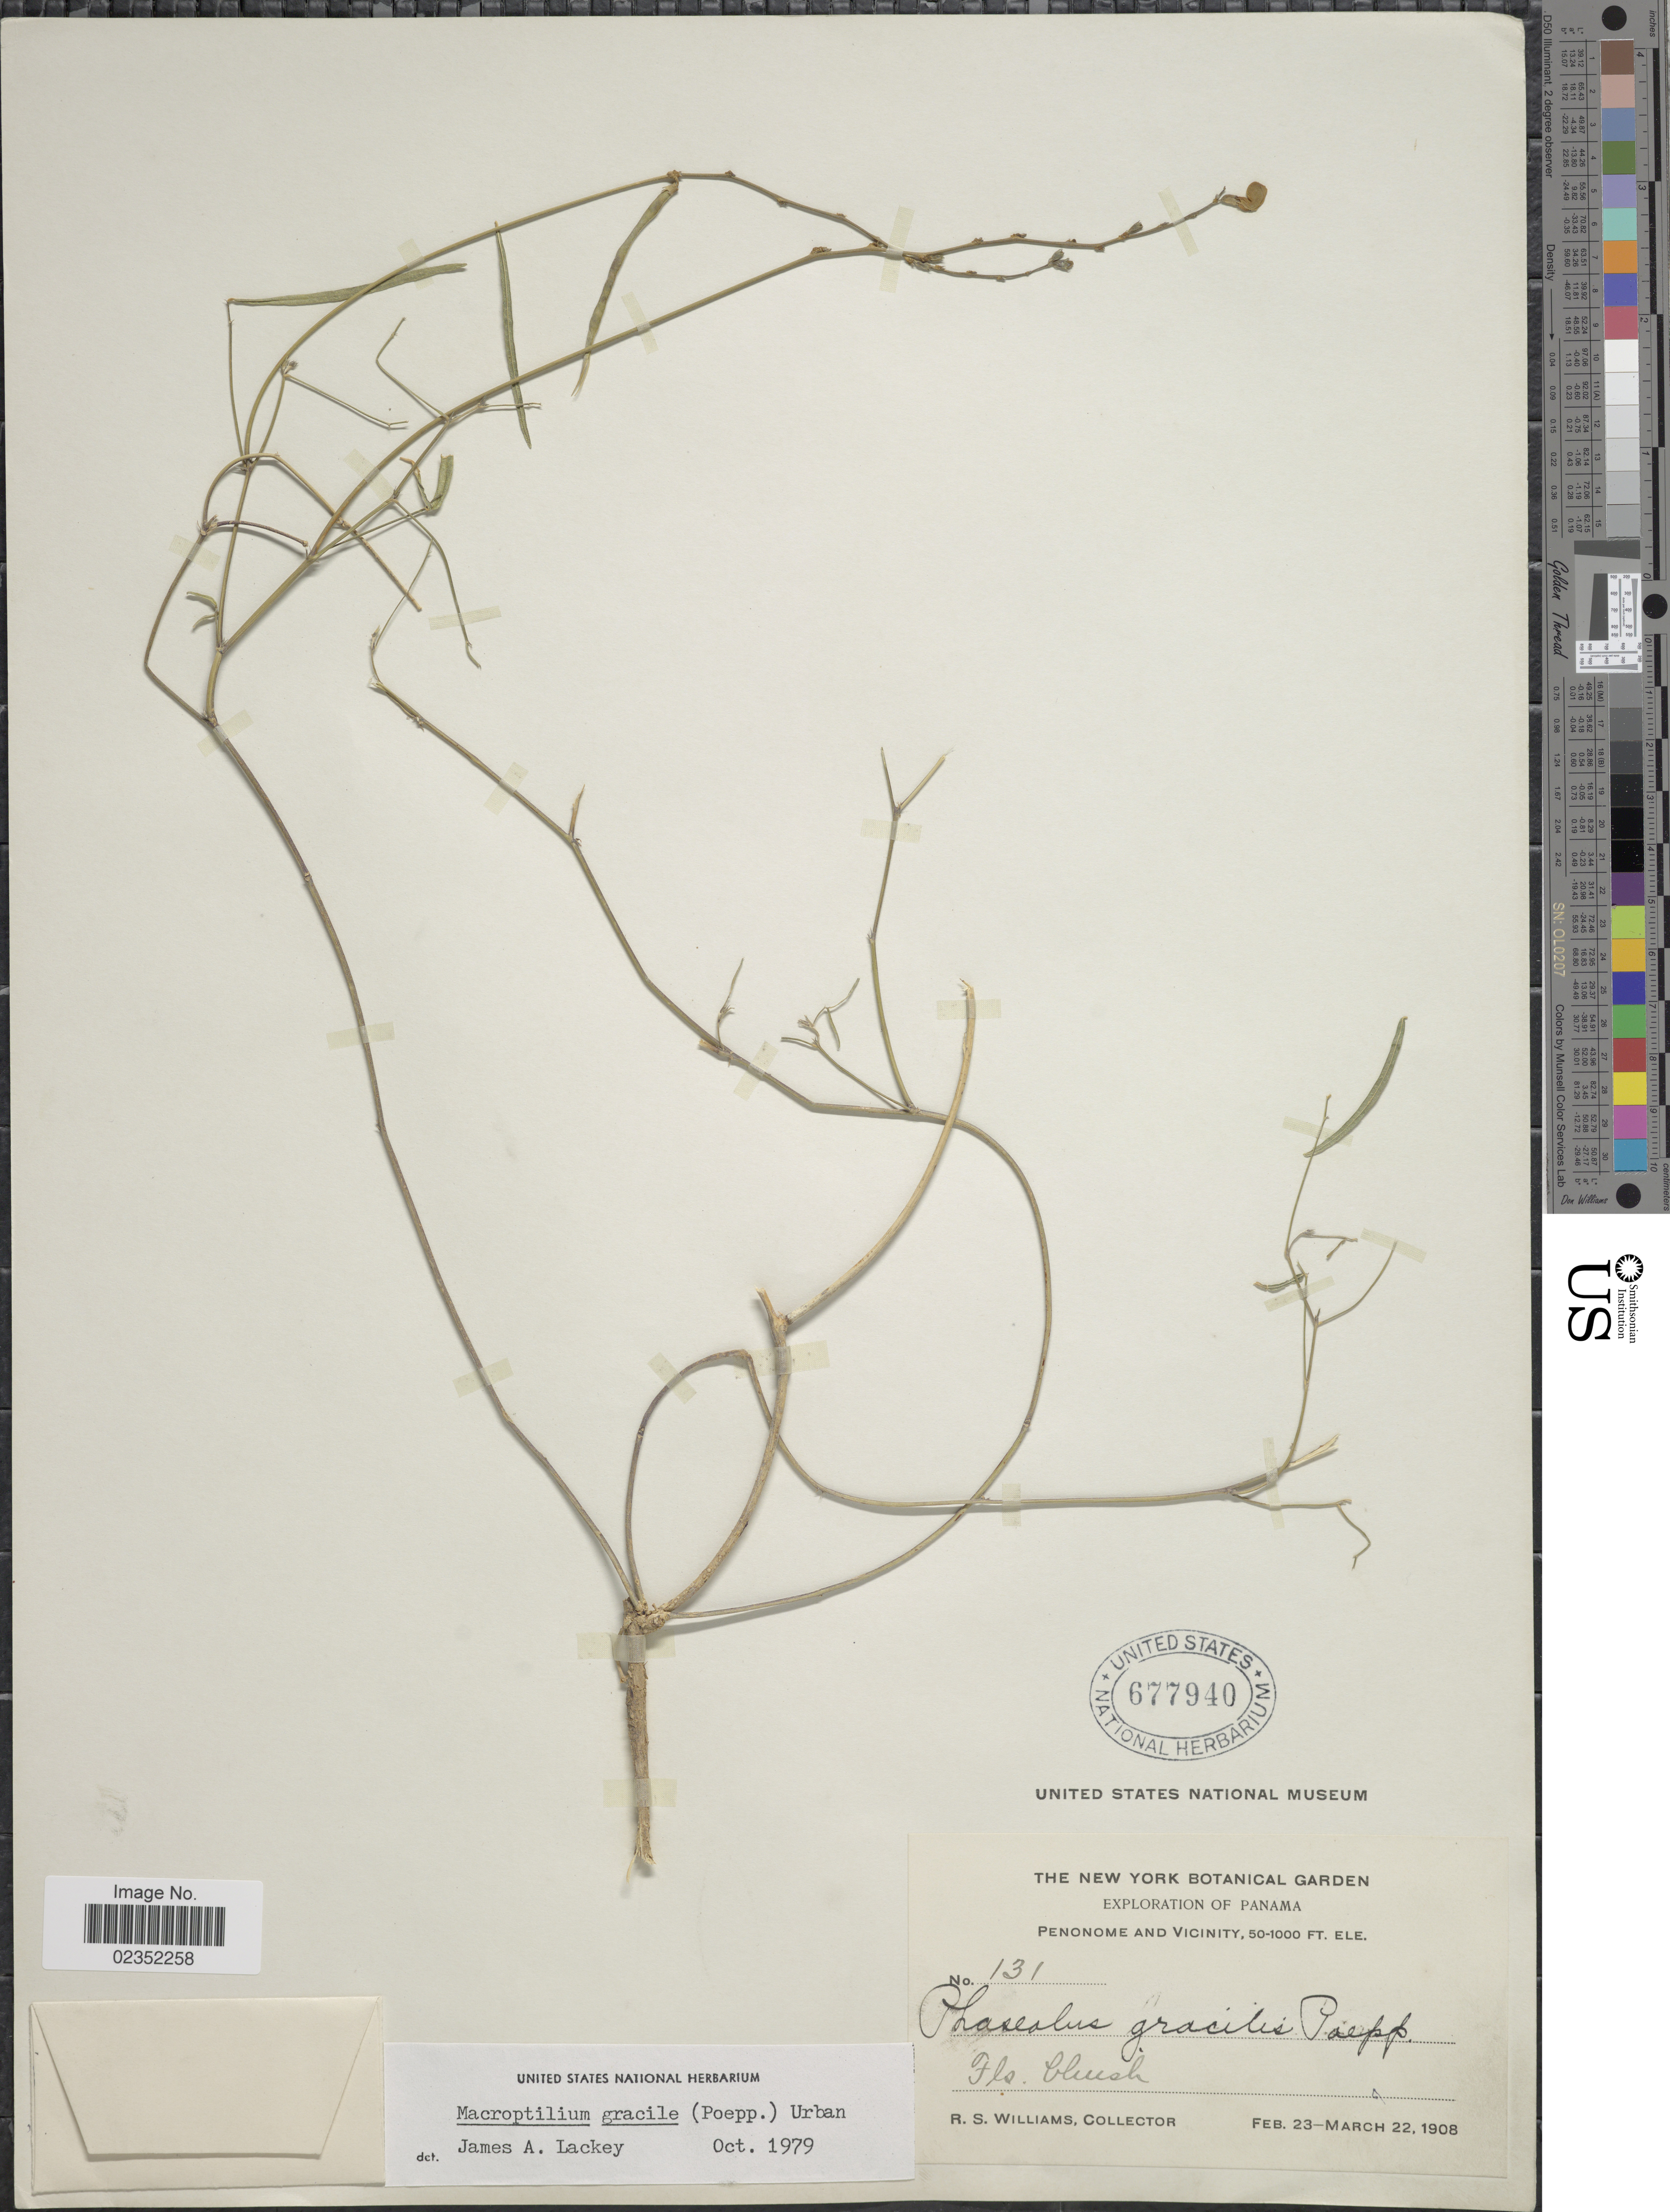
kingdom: Plantae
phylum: Tracheophyta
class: Magnoliopsida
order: Fabales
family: Fabaceae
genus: Macroptilium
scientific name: Macroptilium gracile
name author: (Poepp. ex Benth.) Urb.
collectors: R. S. Williams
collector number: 131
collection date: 1908-02-23/1908-03-22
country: Panama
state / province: Panamá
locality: Penonome and Vicinity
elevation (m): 15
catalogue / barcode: US 677940